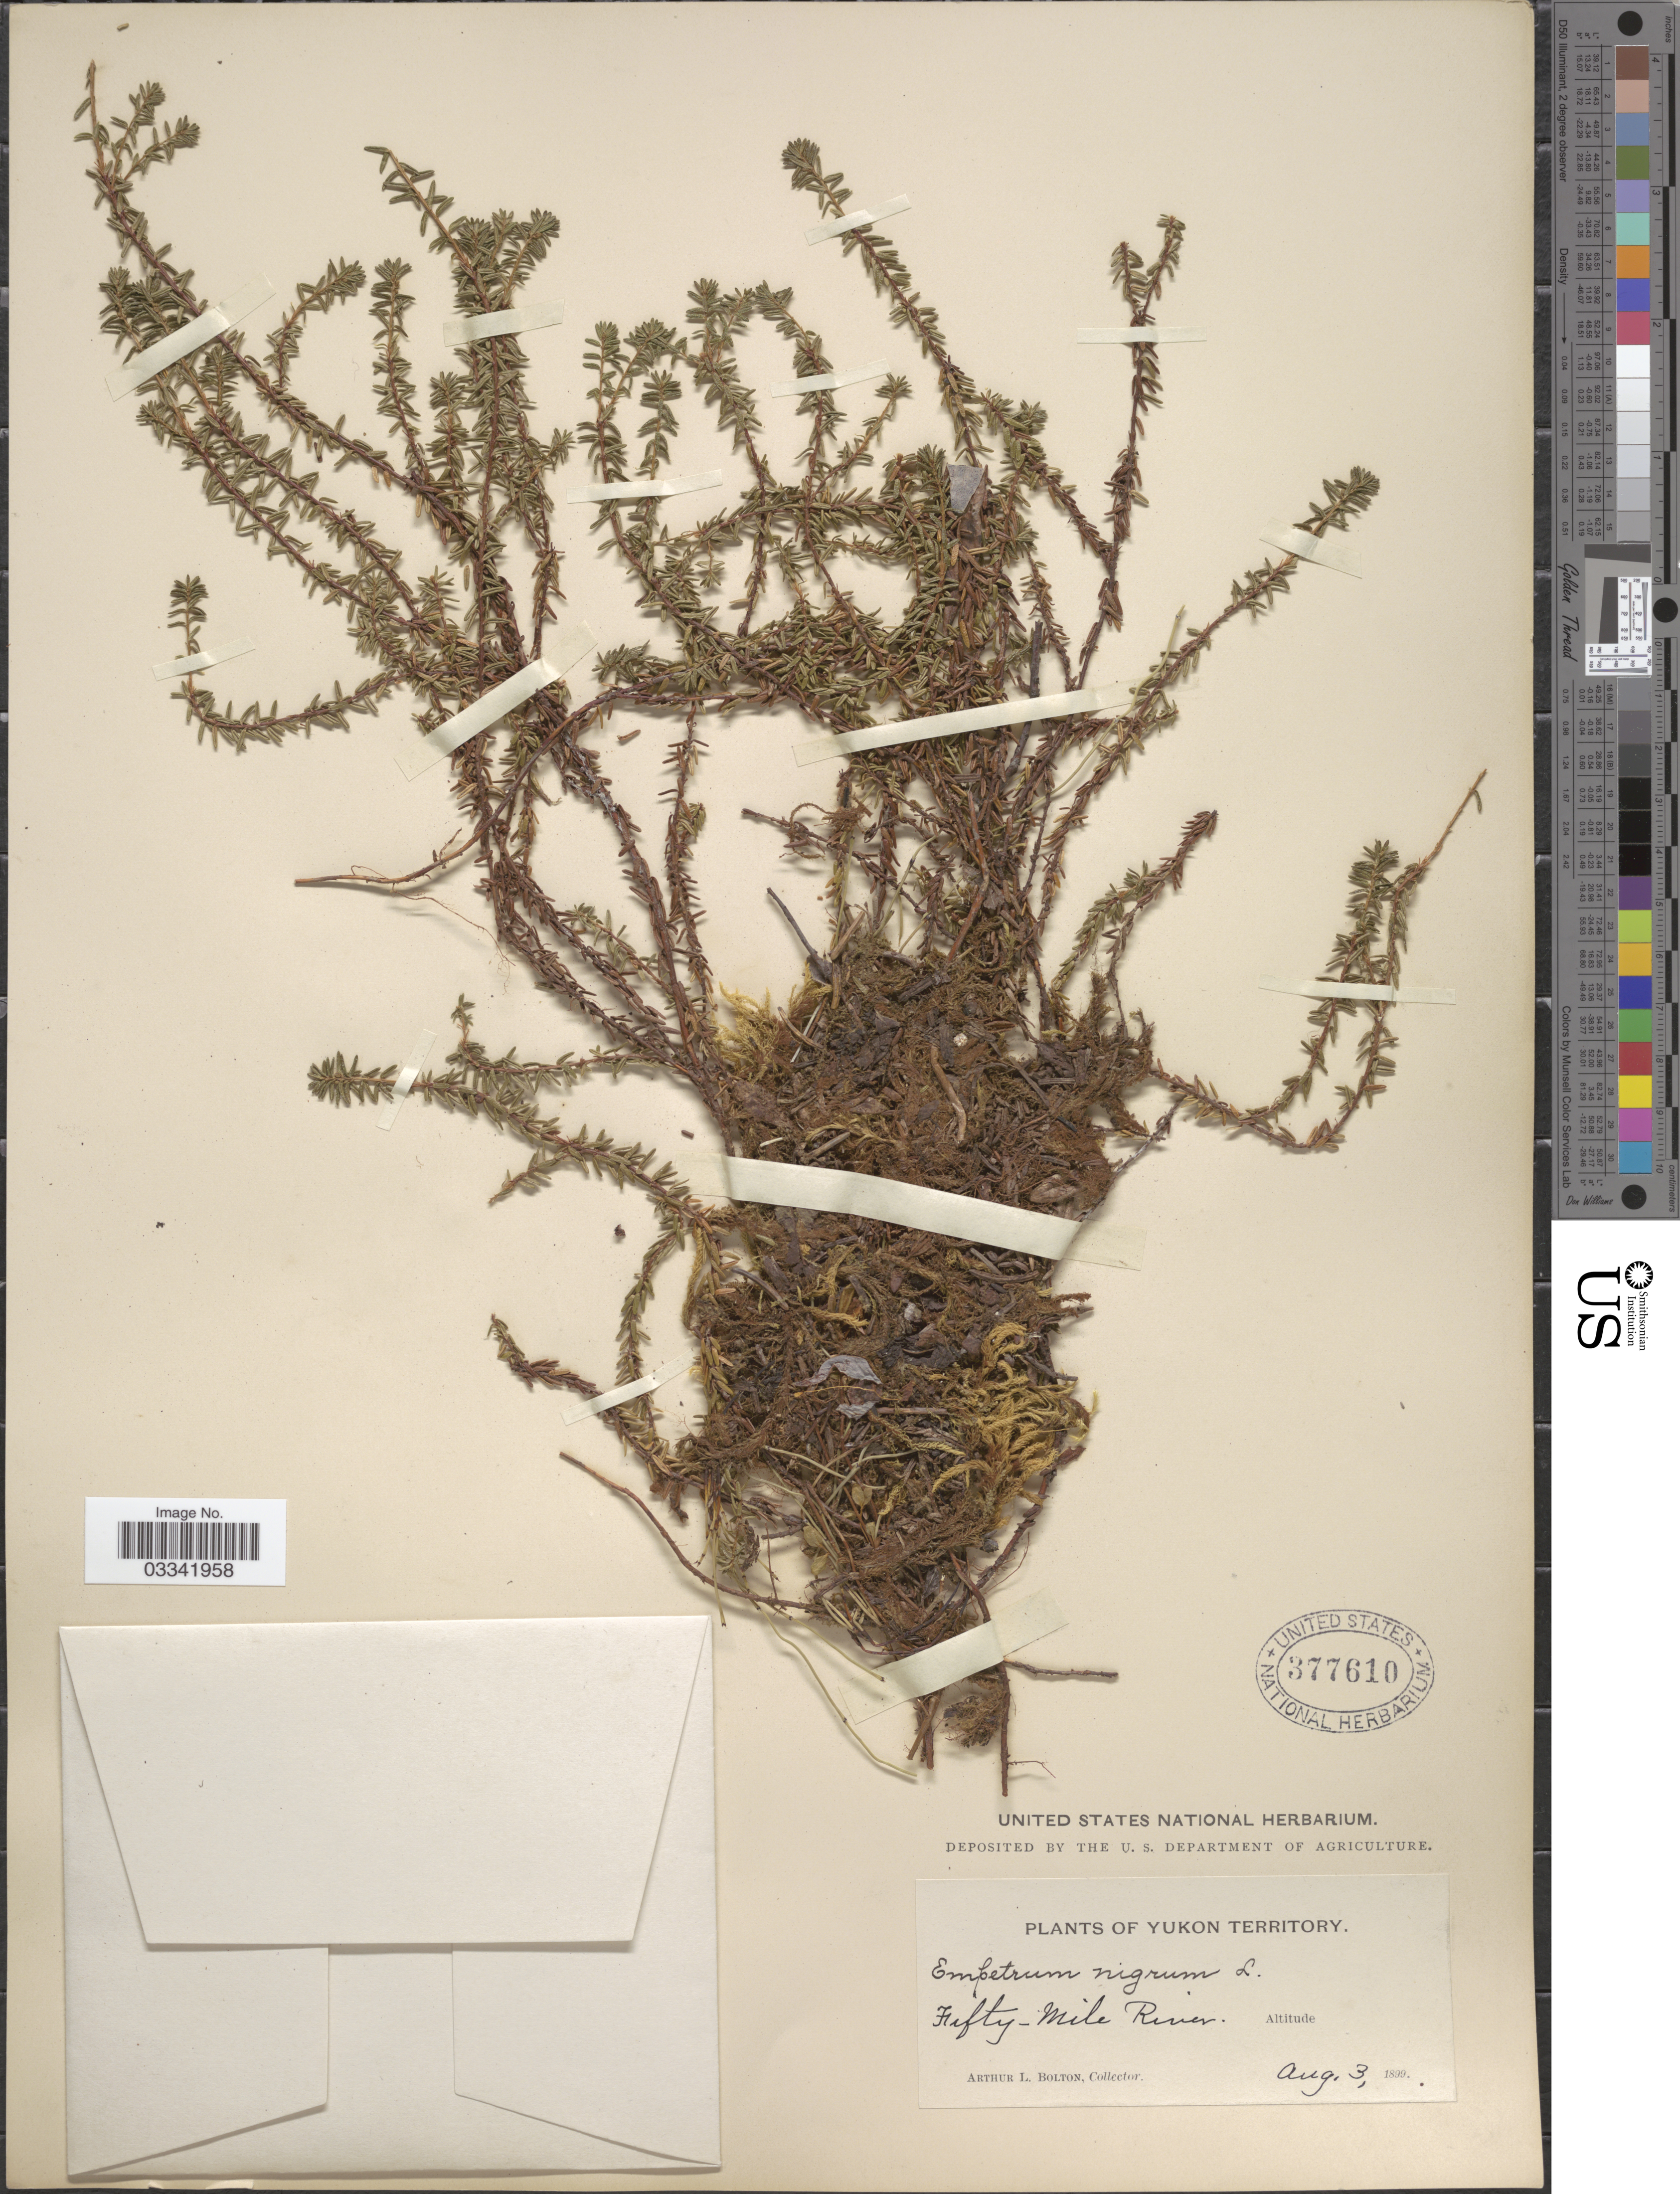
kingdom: Plantae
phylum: Tracheophyta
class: Magnoliopsida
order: Ericales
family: Ericaceae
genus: Empetrum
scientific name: Empetrum nigrum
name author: L.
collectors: A. Bolton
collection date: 1899-08-03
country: Canada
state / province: Yukon Territory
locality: Fifty-Mile River.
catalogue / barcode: US 377610